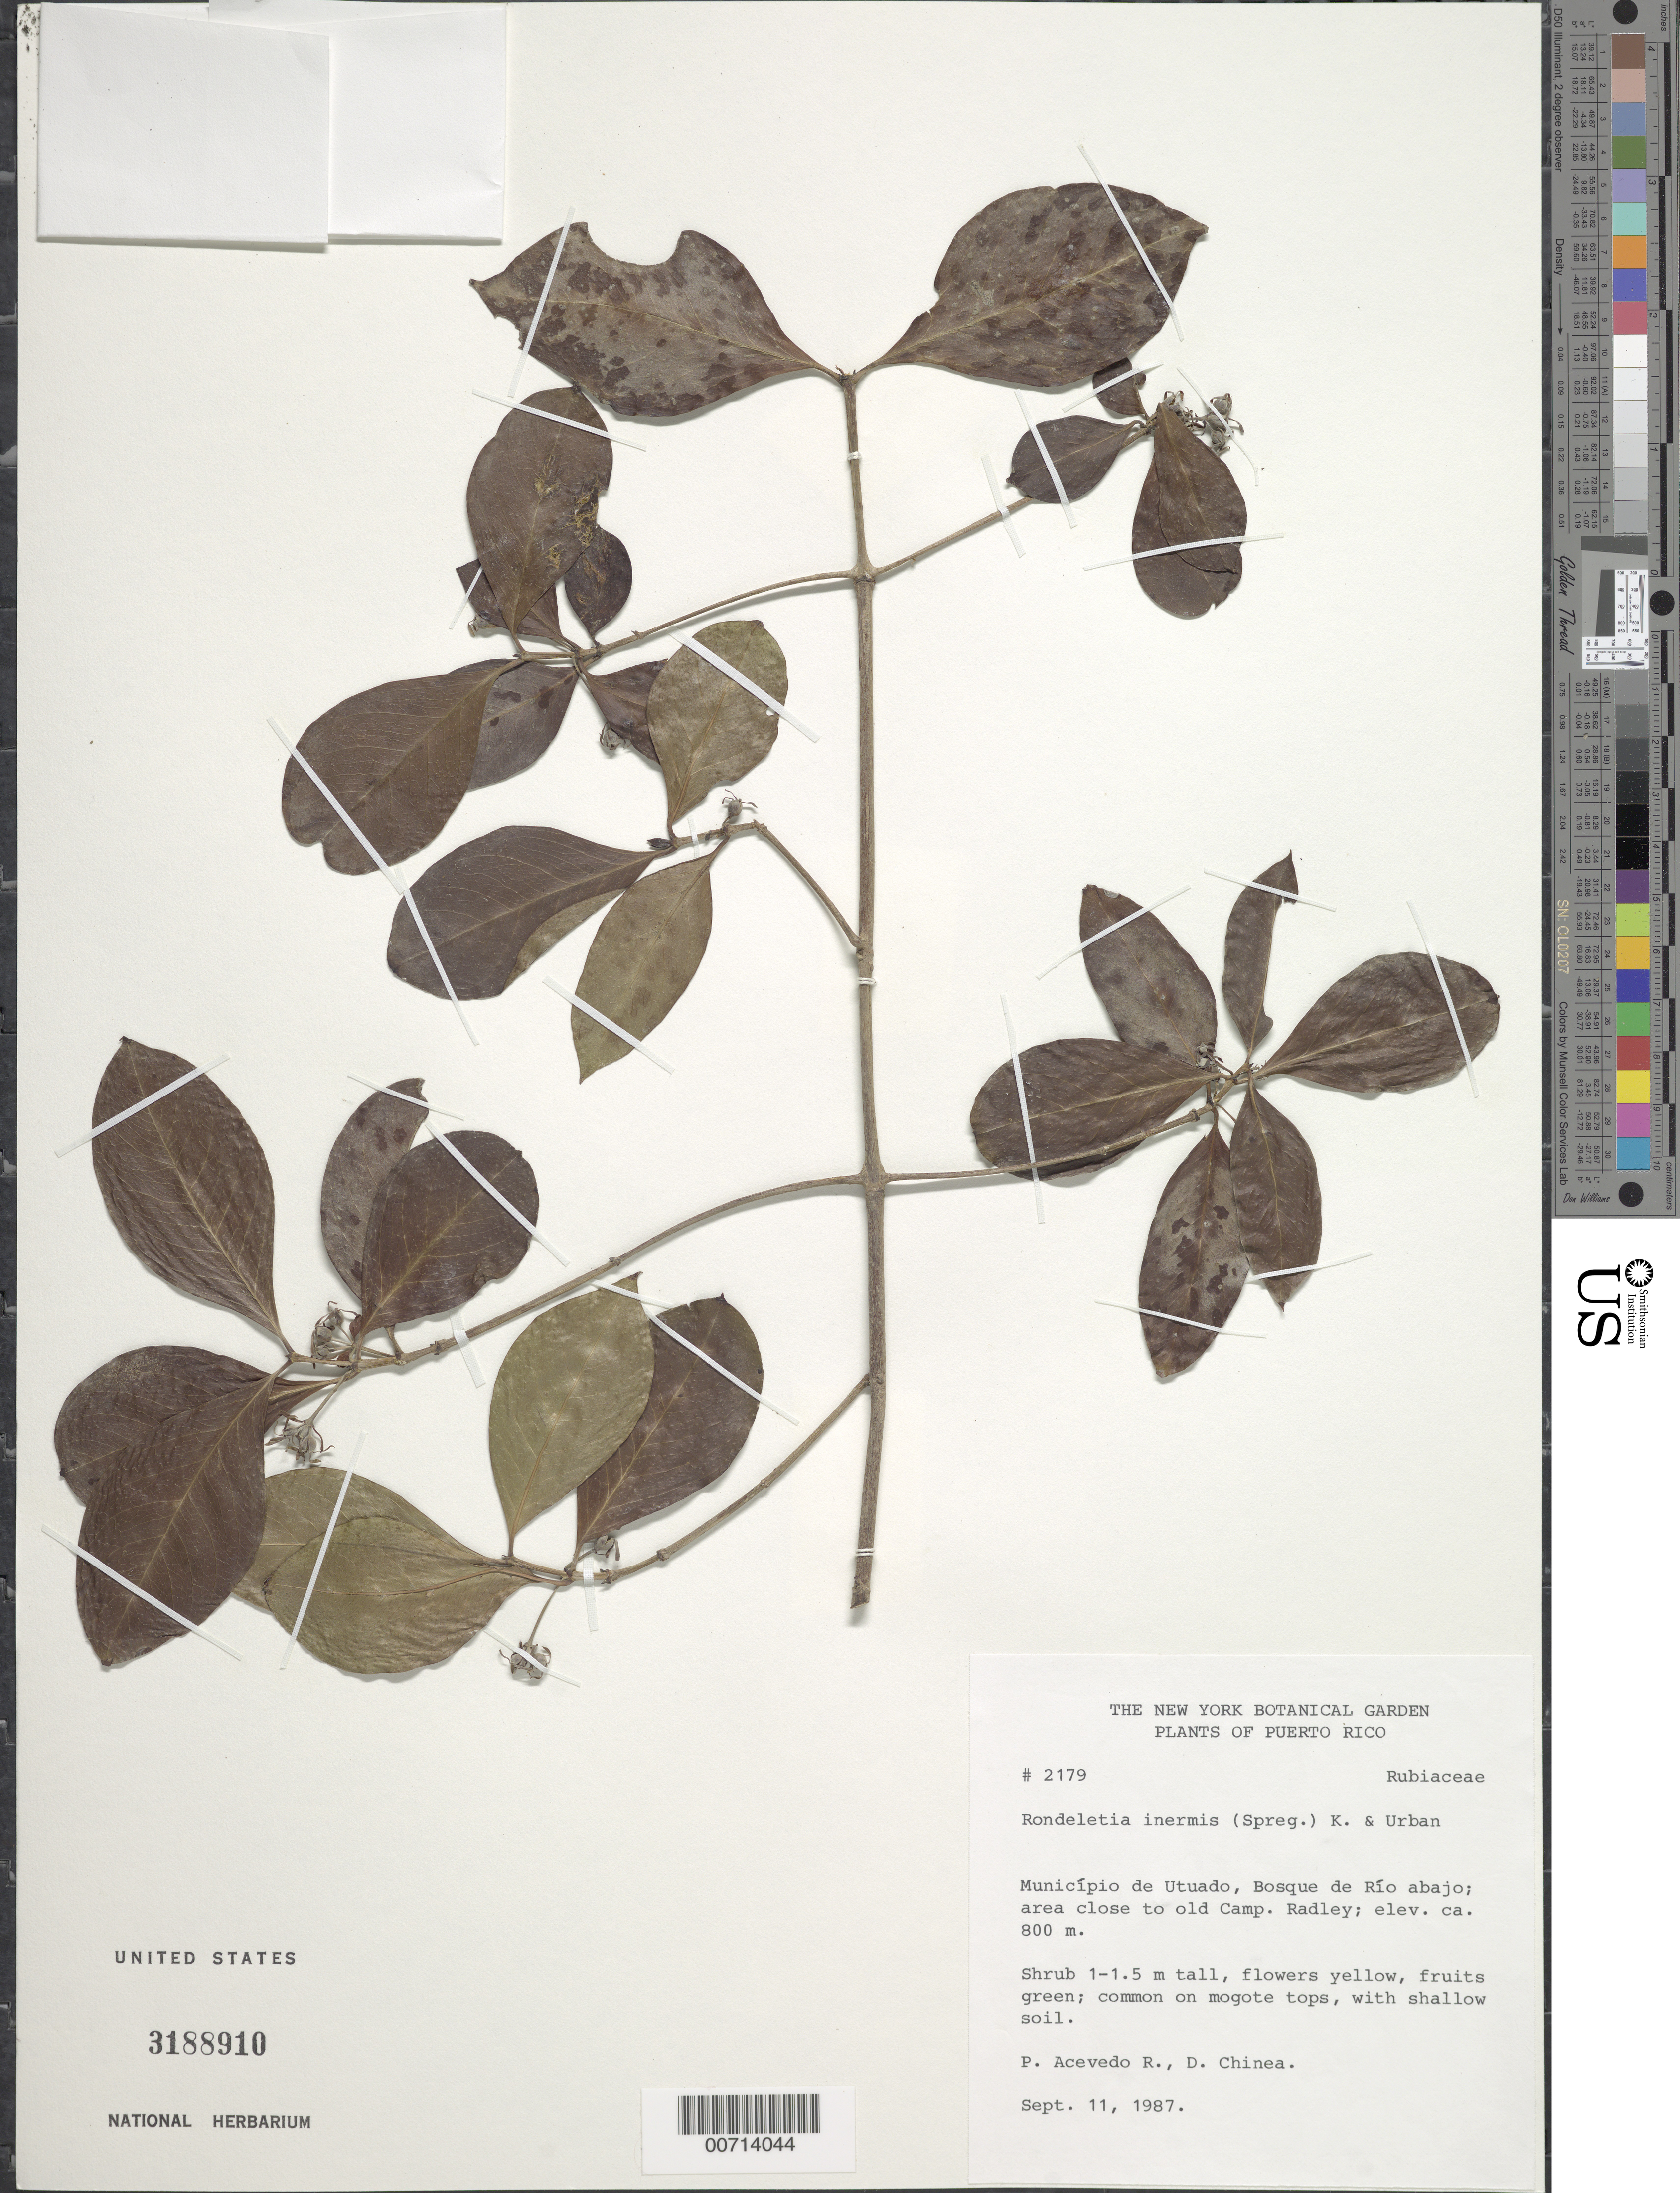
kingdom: Plantae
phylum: Tracheophyta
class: Magnoliopsida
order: Gentianales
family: Rubiaceae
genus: Rondeletia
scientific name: Rondeletia inermis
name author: (Spreng.) Krug & Urb.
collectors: P. Acevedo-Rodr. & D. Chinea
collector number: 2179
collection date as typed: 10 Sep 1987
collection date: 1987-09-10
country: Puerto Rico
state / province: Arecibo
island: Puerto Rico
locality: Arecibo; Bosque de Río Abajo, Camp Radley.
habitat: Area adjacent to camp.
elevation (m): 300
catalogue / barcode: US 3188910